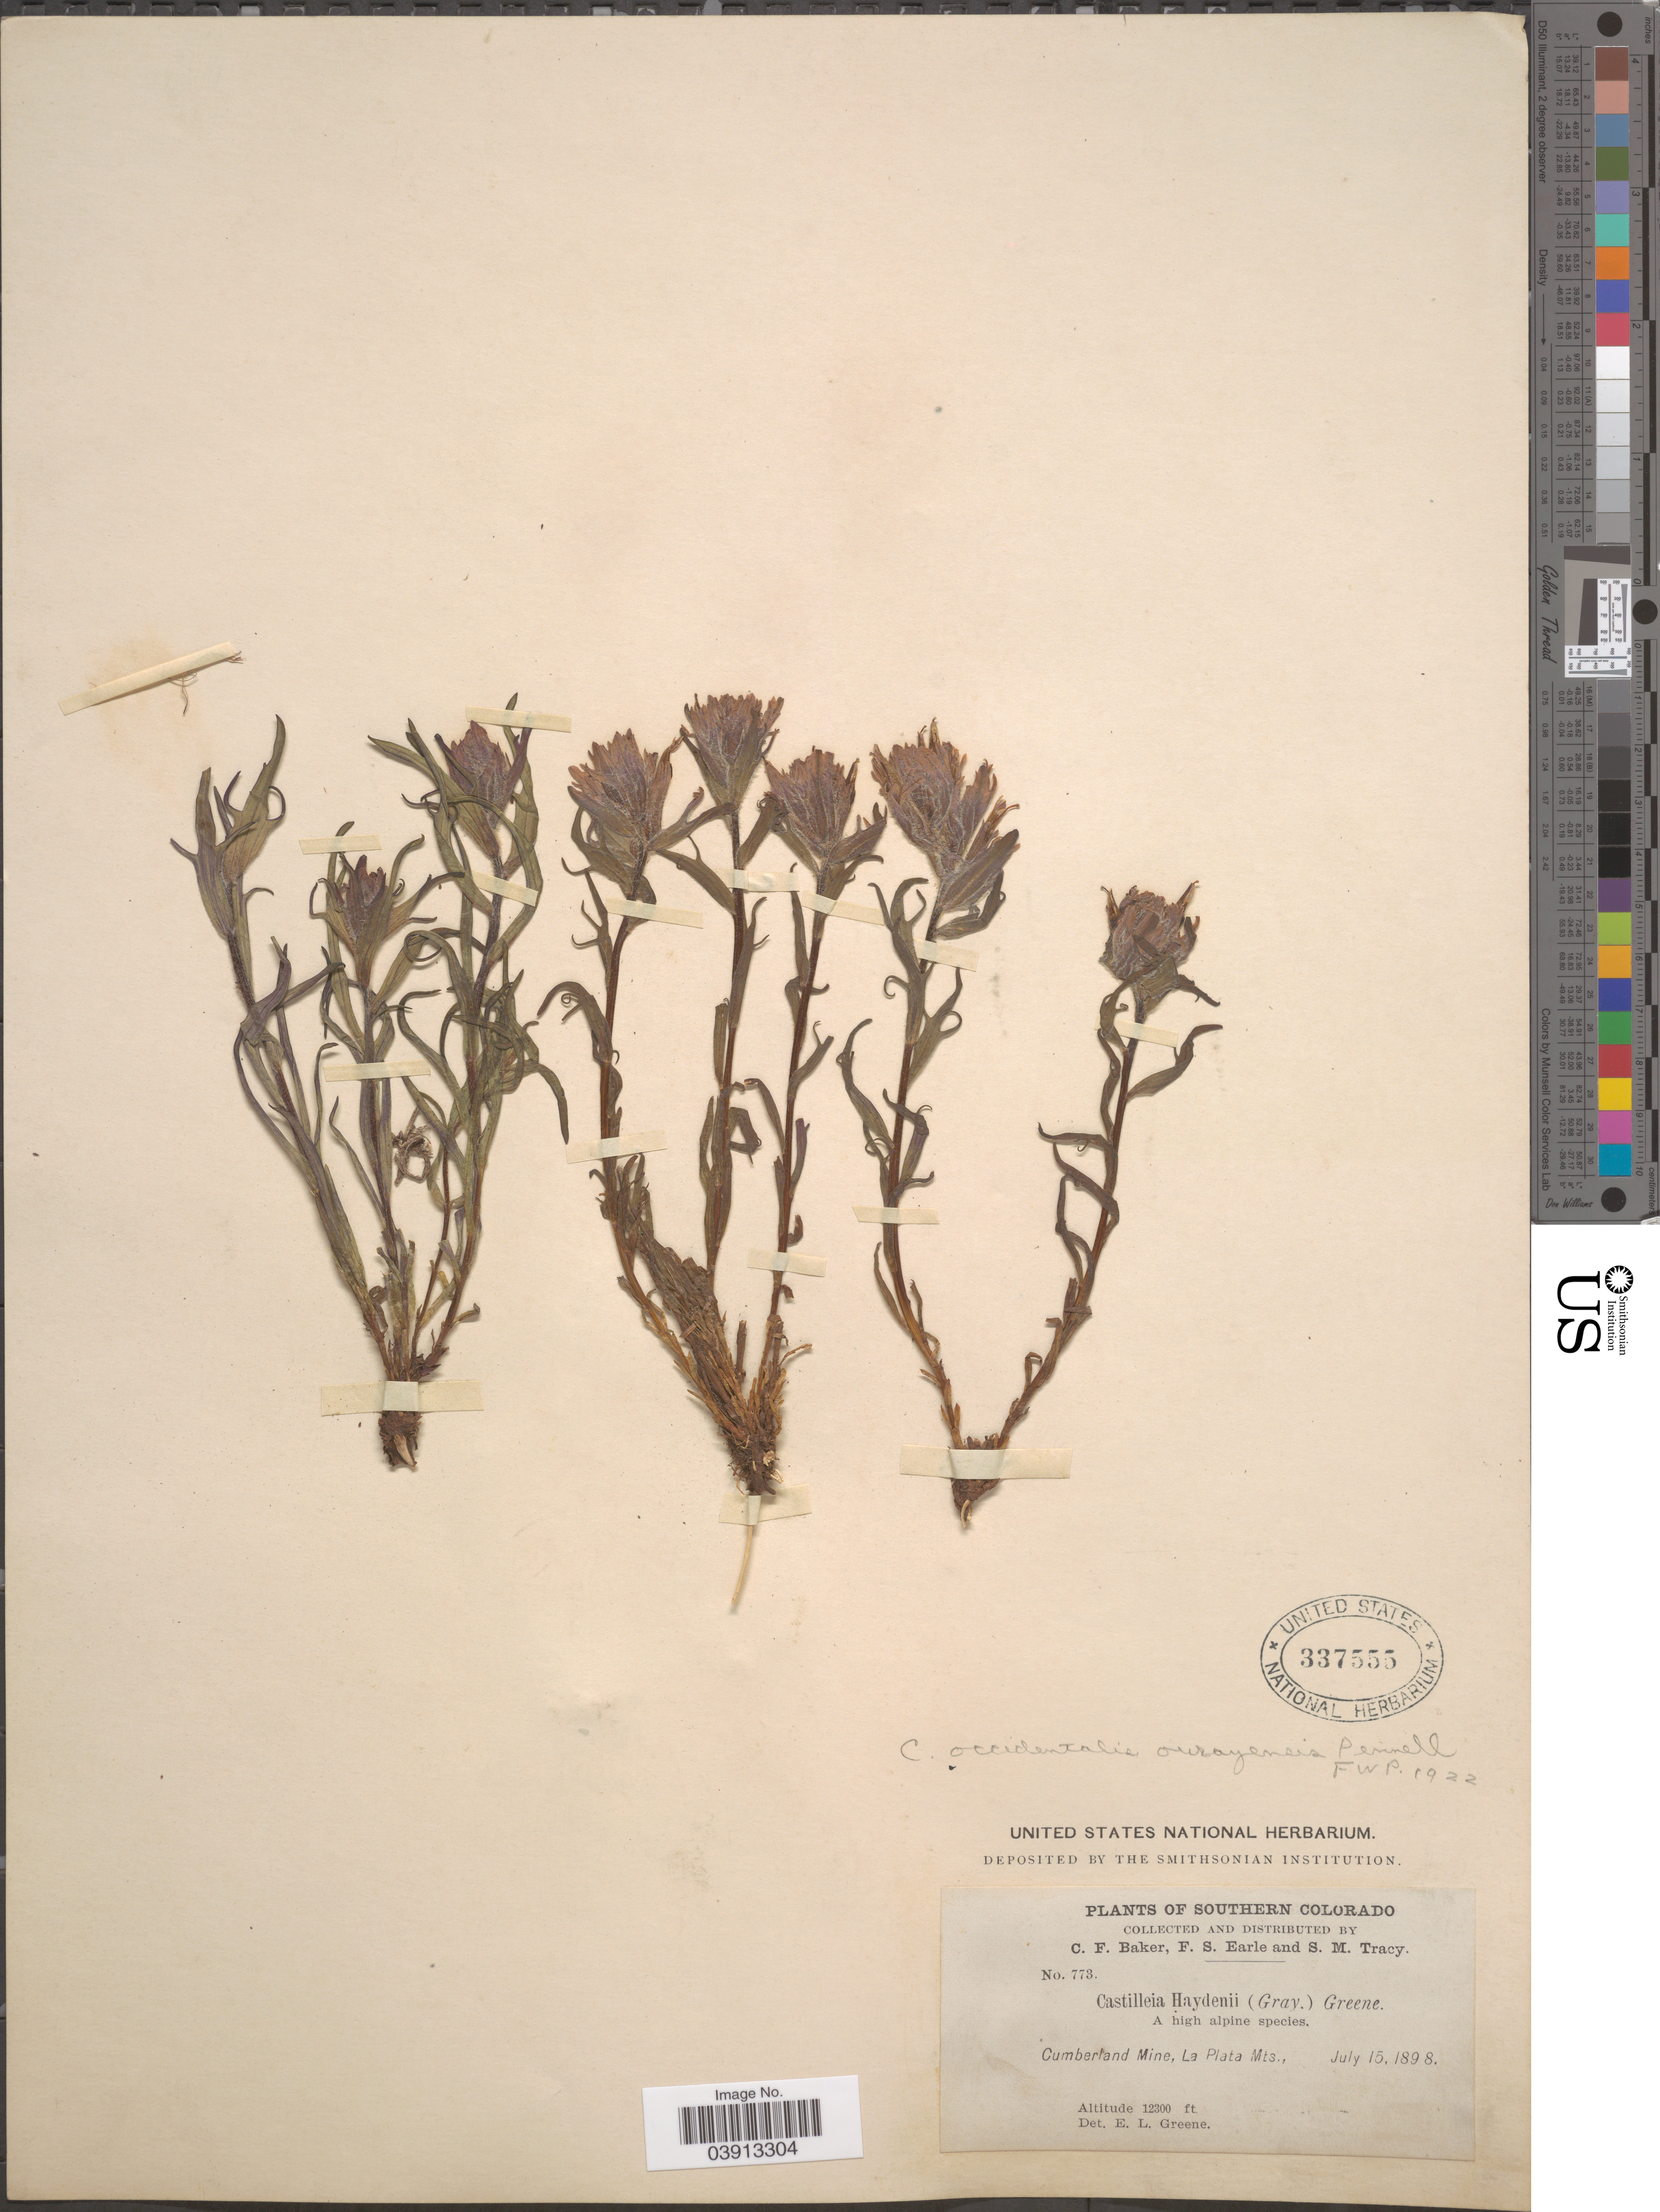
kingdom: Plantae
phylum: Tracheophyta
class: Magnoliopsida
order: Lamiales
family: Orobanchaceae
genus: Castilleja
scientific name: Castilleja occidentalis var. ourayensis Pennell comb. nov. ined.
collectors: C. F. Baker, F. S. Earle & S. M. Tracy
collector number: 773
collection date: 1898-07-15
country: United States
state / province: Colorado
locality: Southern Colorado. Cumberland Mine, La Plata Mts.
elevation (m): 3749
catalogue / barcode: US 337555